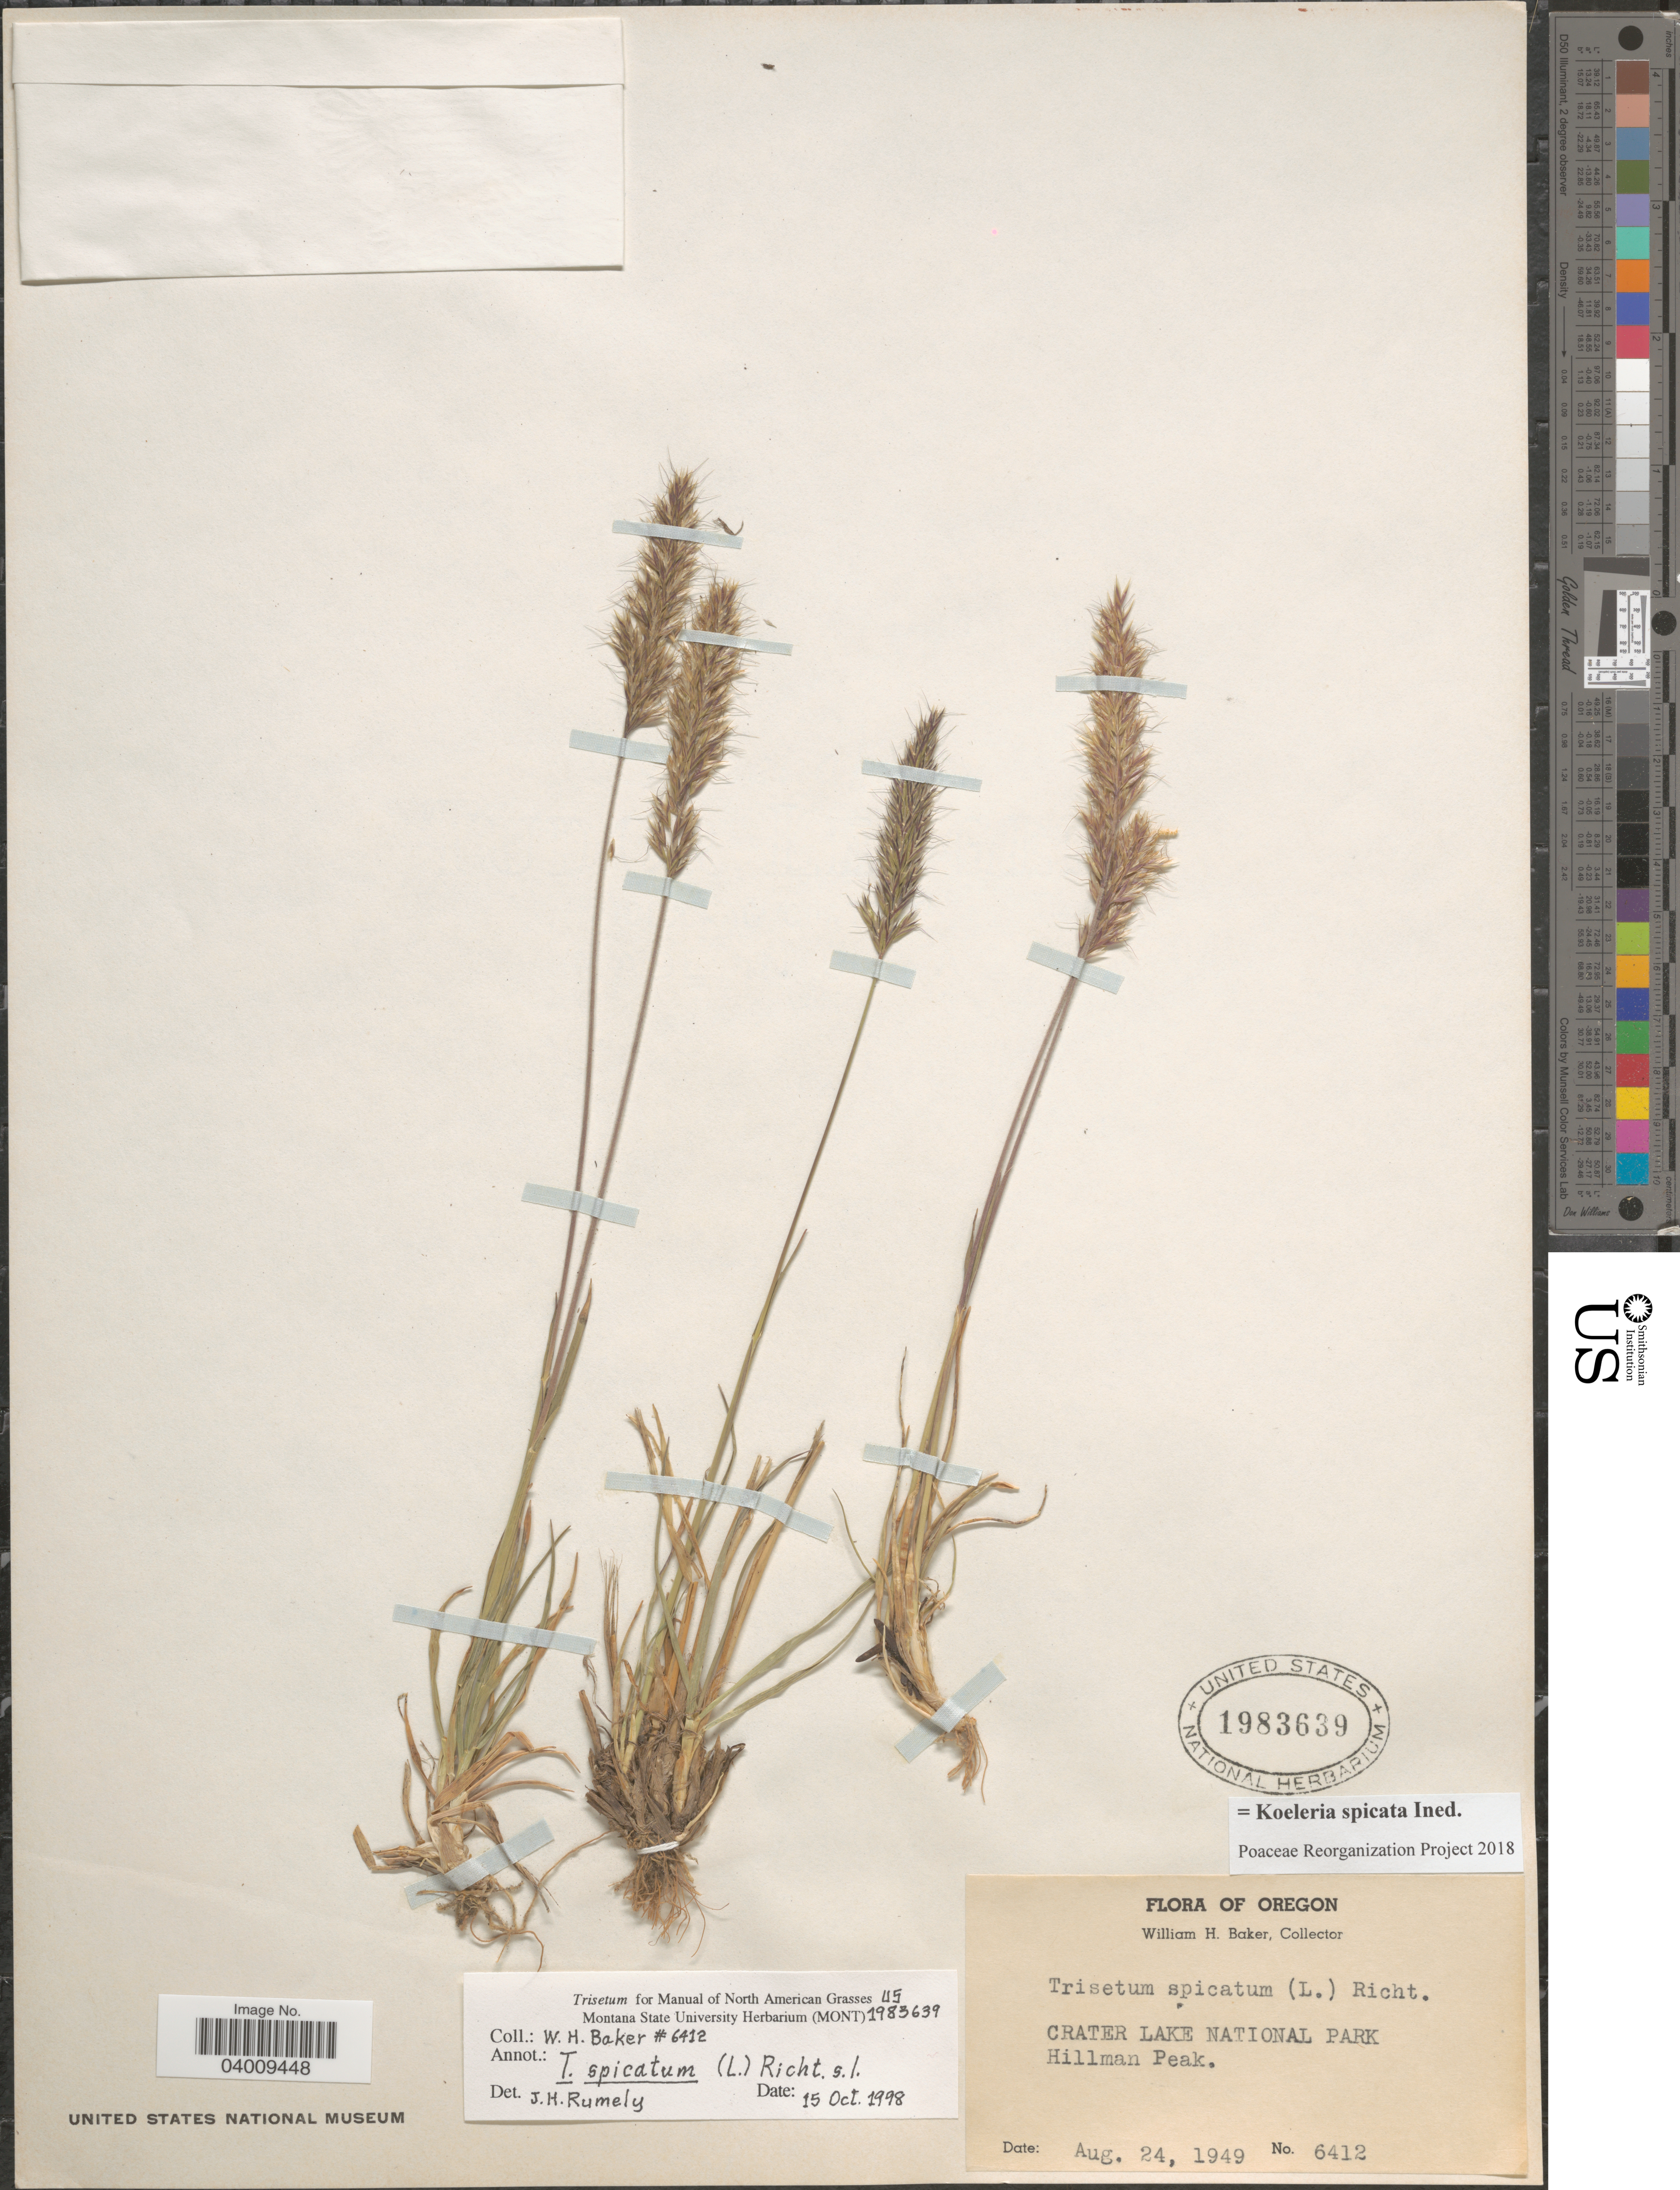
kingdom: Plantae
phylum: Tracheophyta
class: Liliopsida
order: Poales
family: Poaceae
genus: Koeleria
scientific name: Koeleria spicata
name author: (L.) Barberá et al.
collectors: W. H. Baker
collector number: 6412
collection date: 1949-08-24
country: United States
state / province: Oregon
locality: Crater Lake National Park. Hillman Peak.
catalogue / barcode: US 1983639